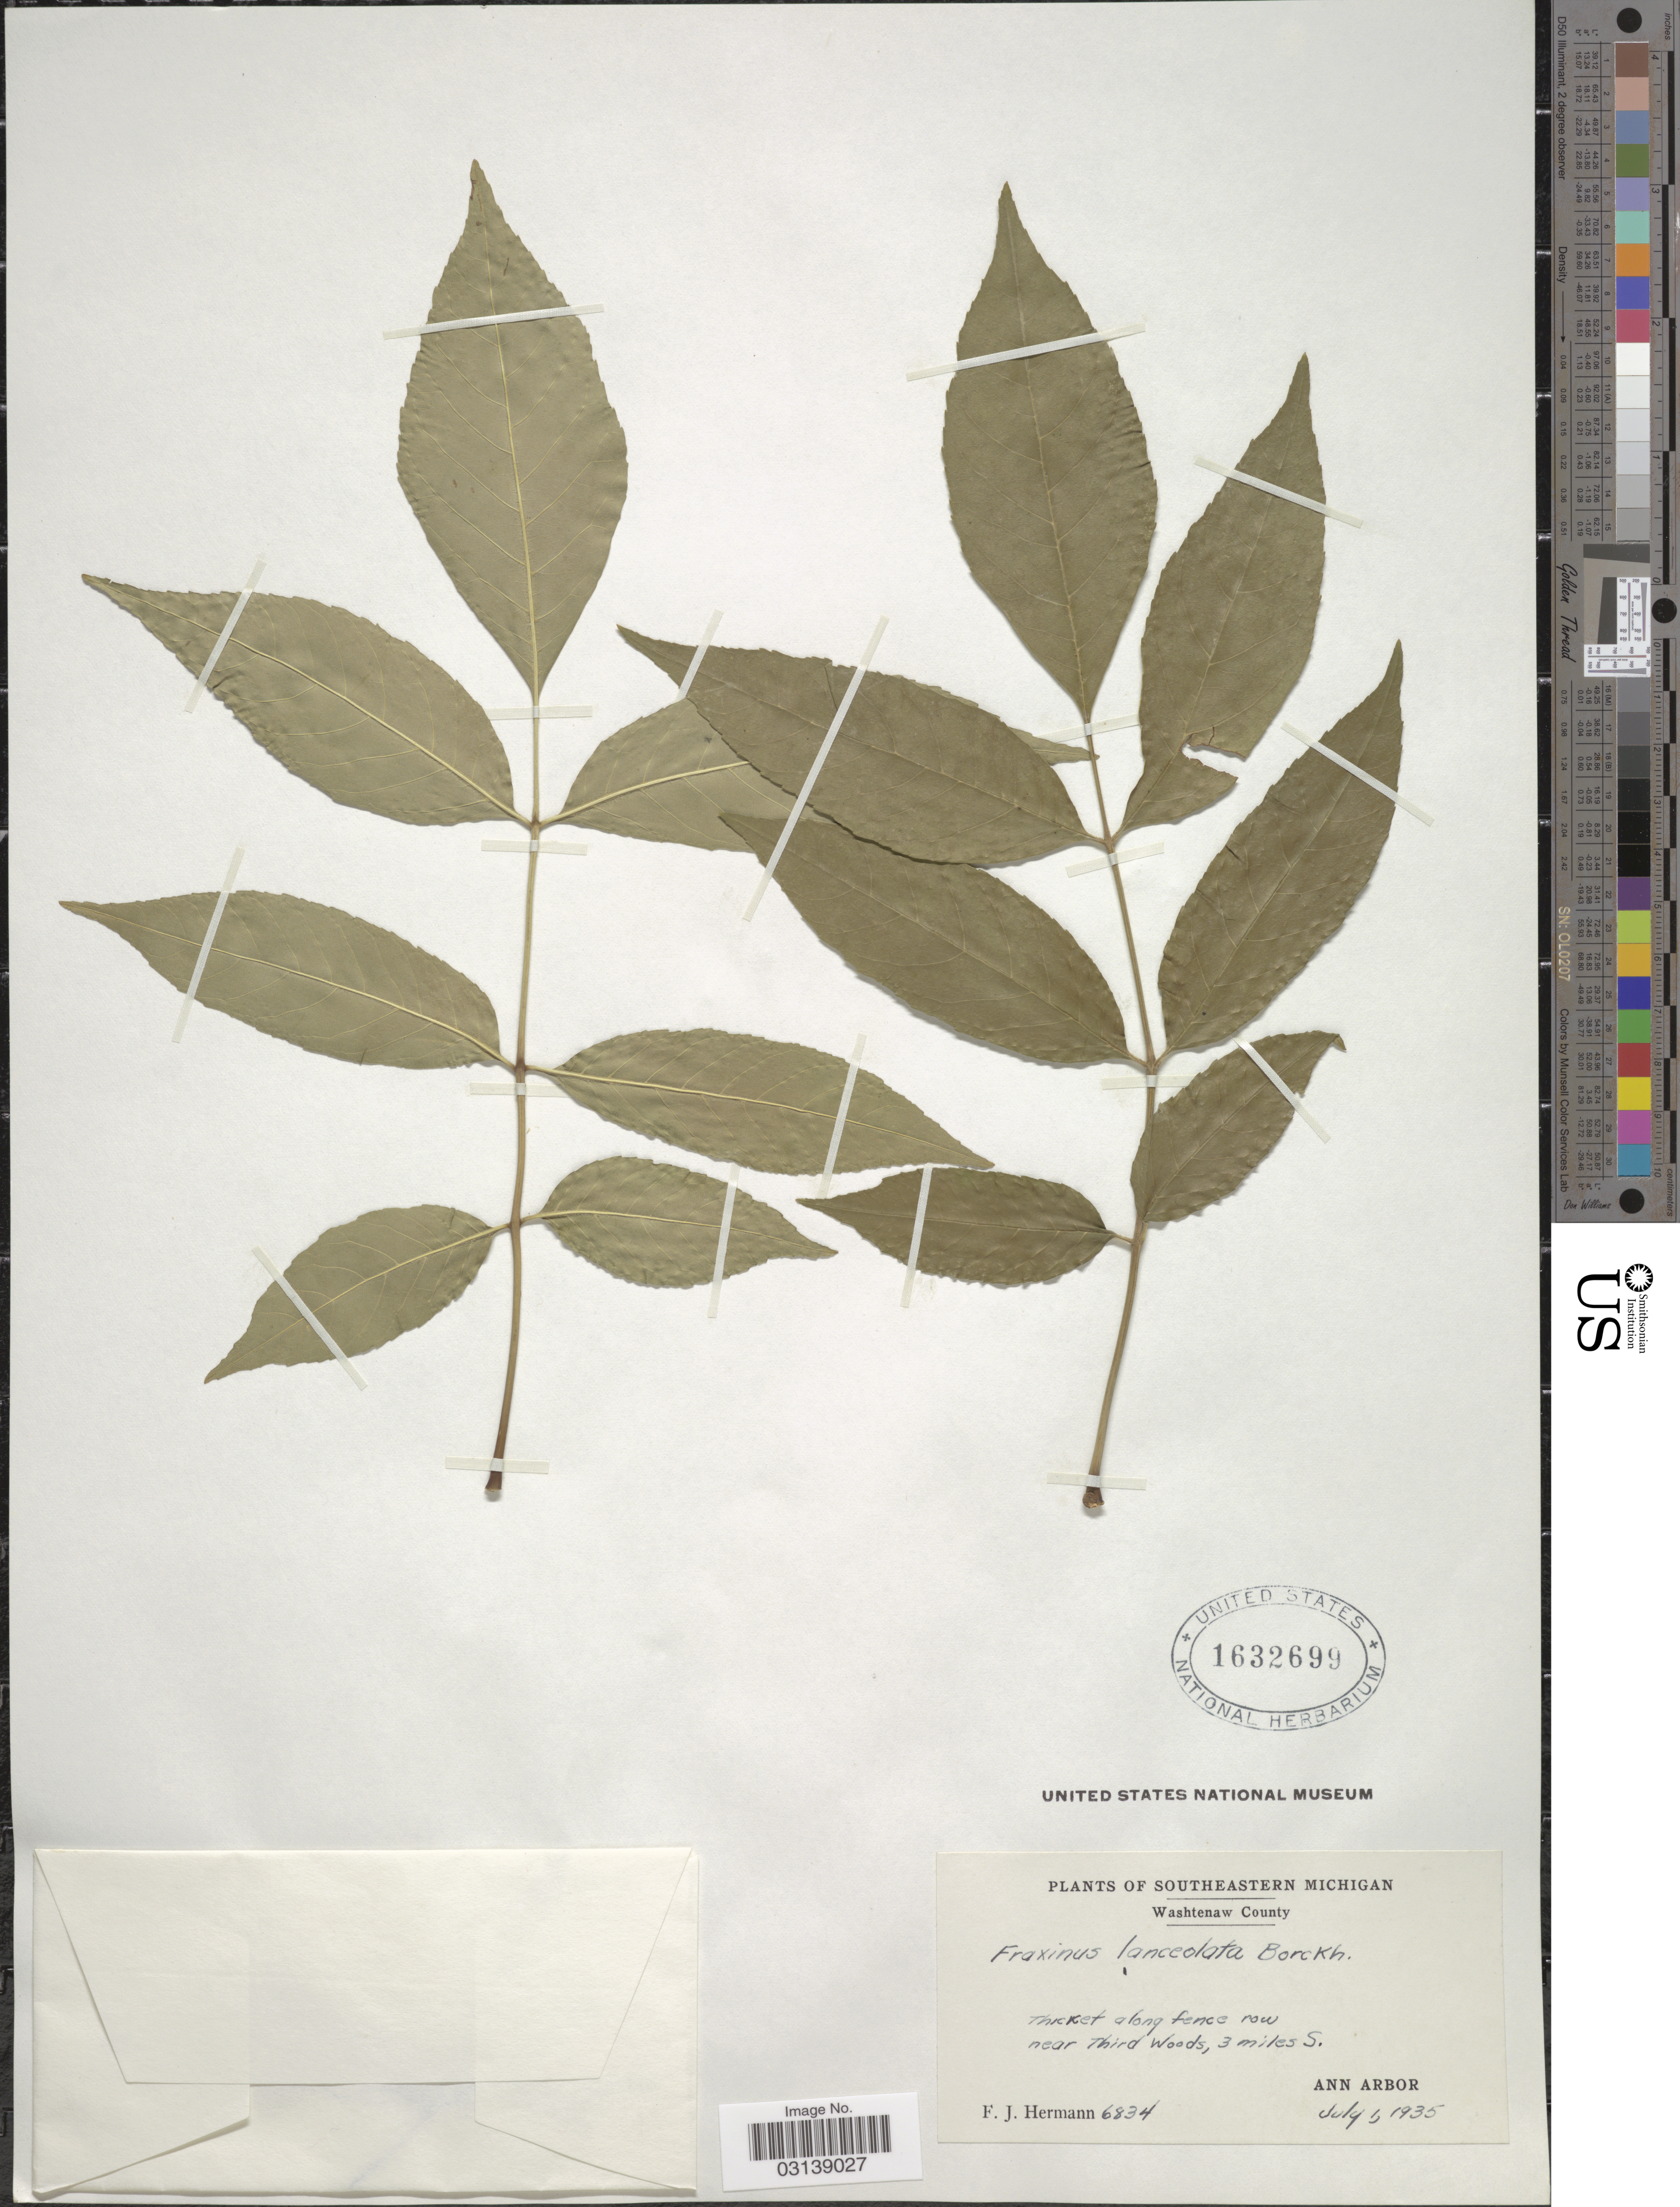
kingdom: Plantae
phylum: Tracheophyta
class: Magnoliopsida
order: Lamiales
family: Oleaceae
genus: Fraxinus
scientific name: Fraxinus pennsylvanica var. lanceolata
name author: Sarg.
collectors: F. J. Hermann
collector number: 6834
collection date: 1935-07-01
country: United States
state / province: Michigan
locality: Southeastern Michigan. Washtenaw County. Thicket along fence row near Third Woods, 3 miles S. Ann Arbor.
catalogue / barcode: US 1632699